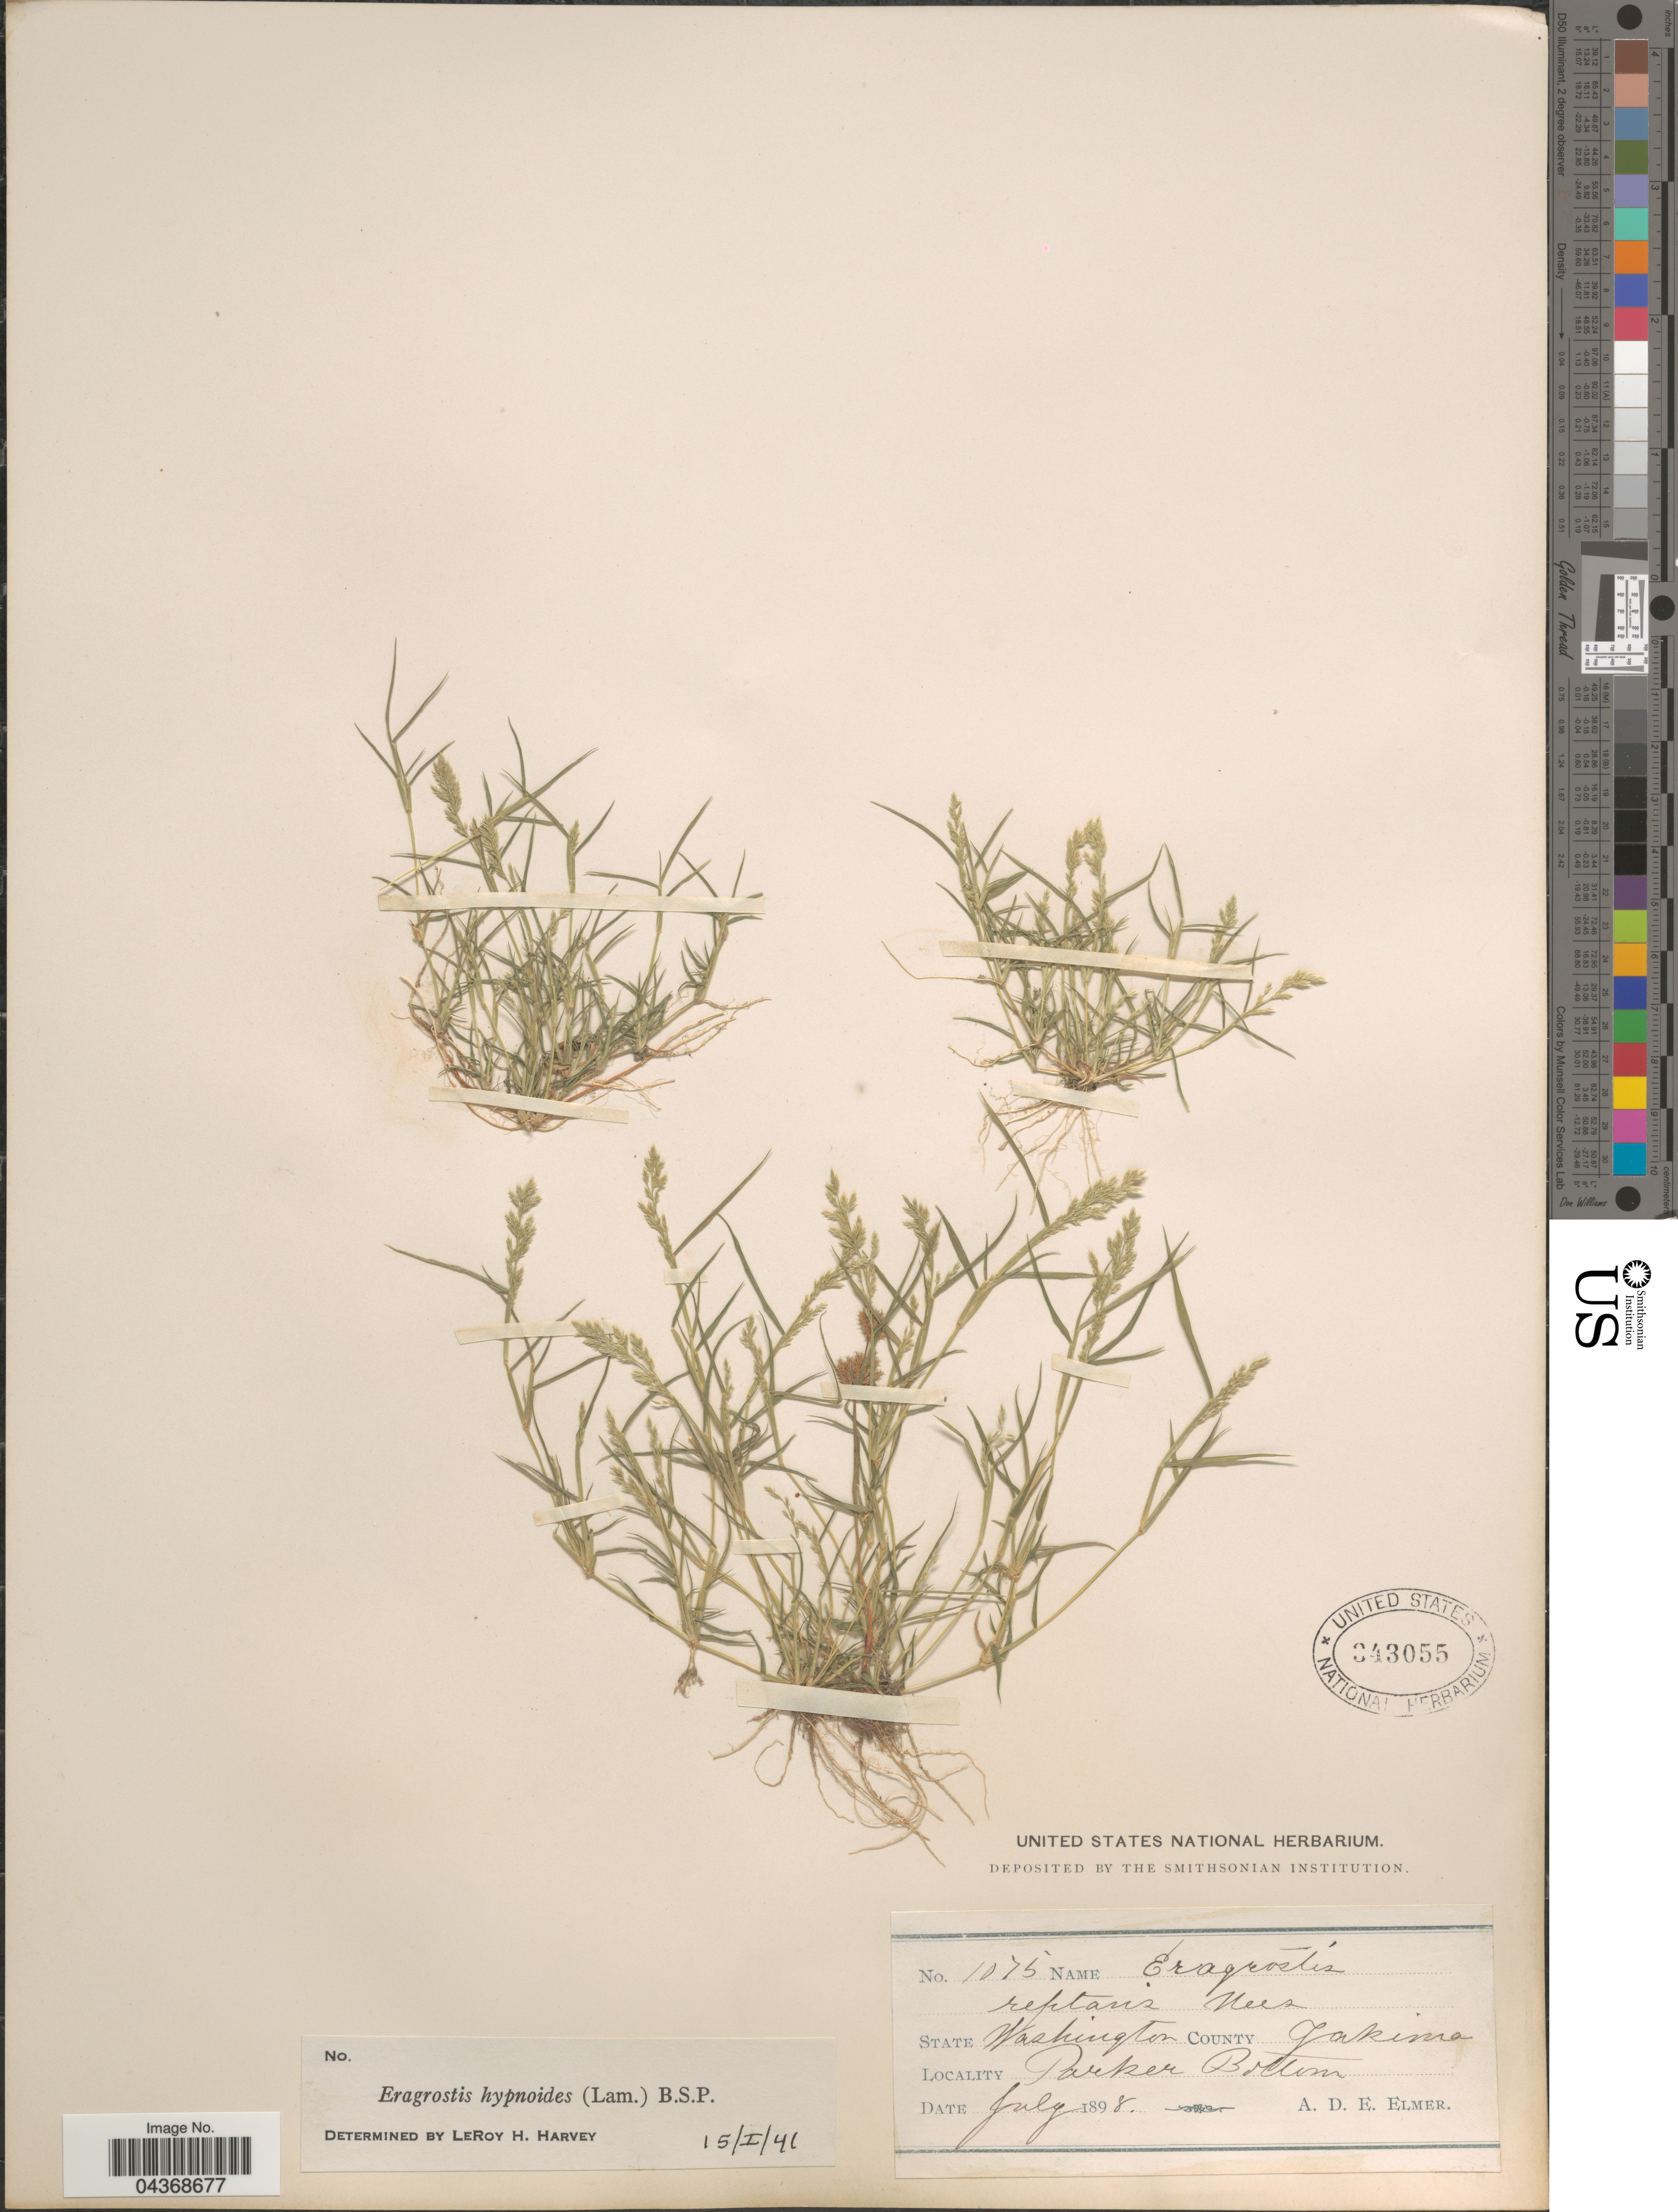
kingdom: Plantae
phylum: Tracheophyta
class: Liliopsida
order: Poales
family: Poaceae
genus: Eragrostis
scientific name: Eragrostis hypnoides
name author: (Lam.) Britton, Stearns & Poggenb.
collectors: A. D. E. Elmer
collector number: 1075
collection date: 1898-07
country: United States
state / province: Washington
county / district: Yakima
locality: County Yakima. Parker Bottom.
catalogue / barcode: US 343055